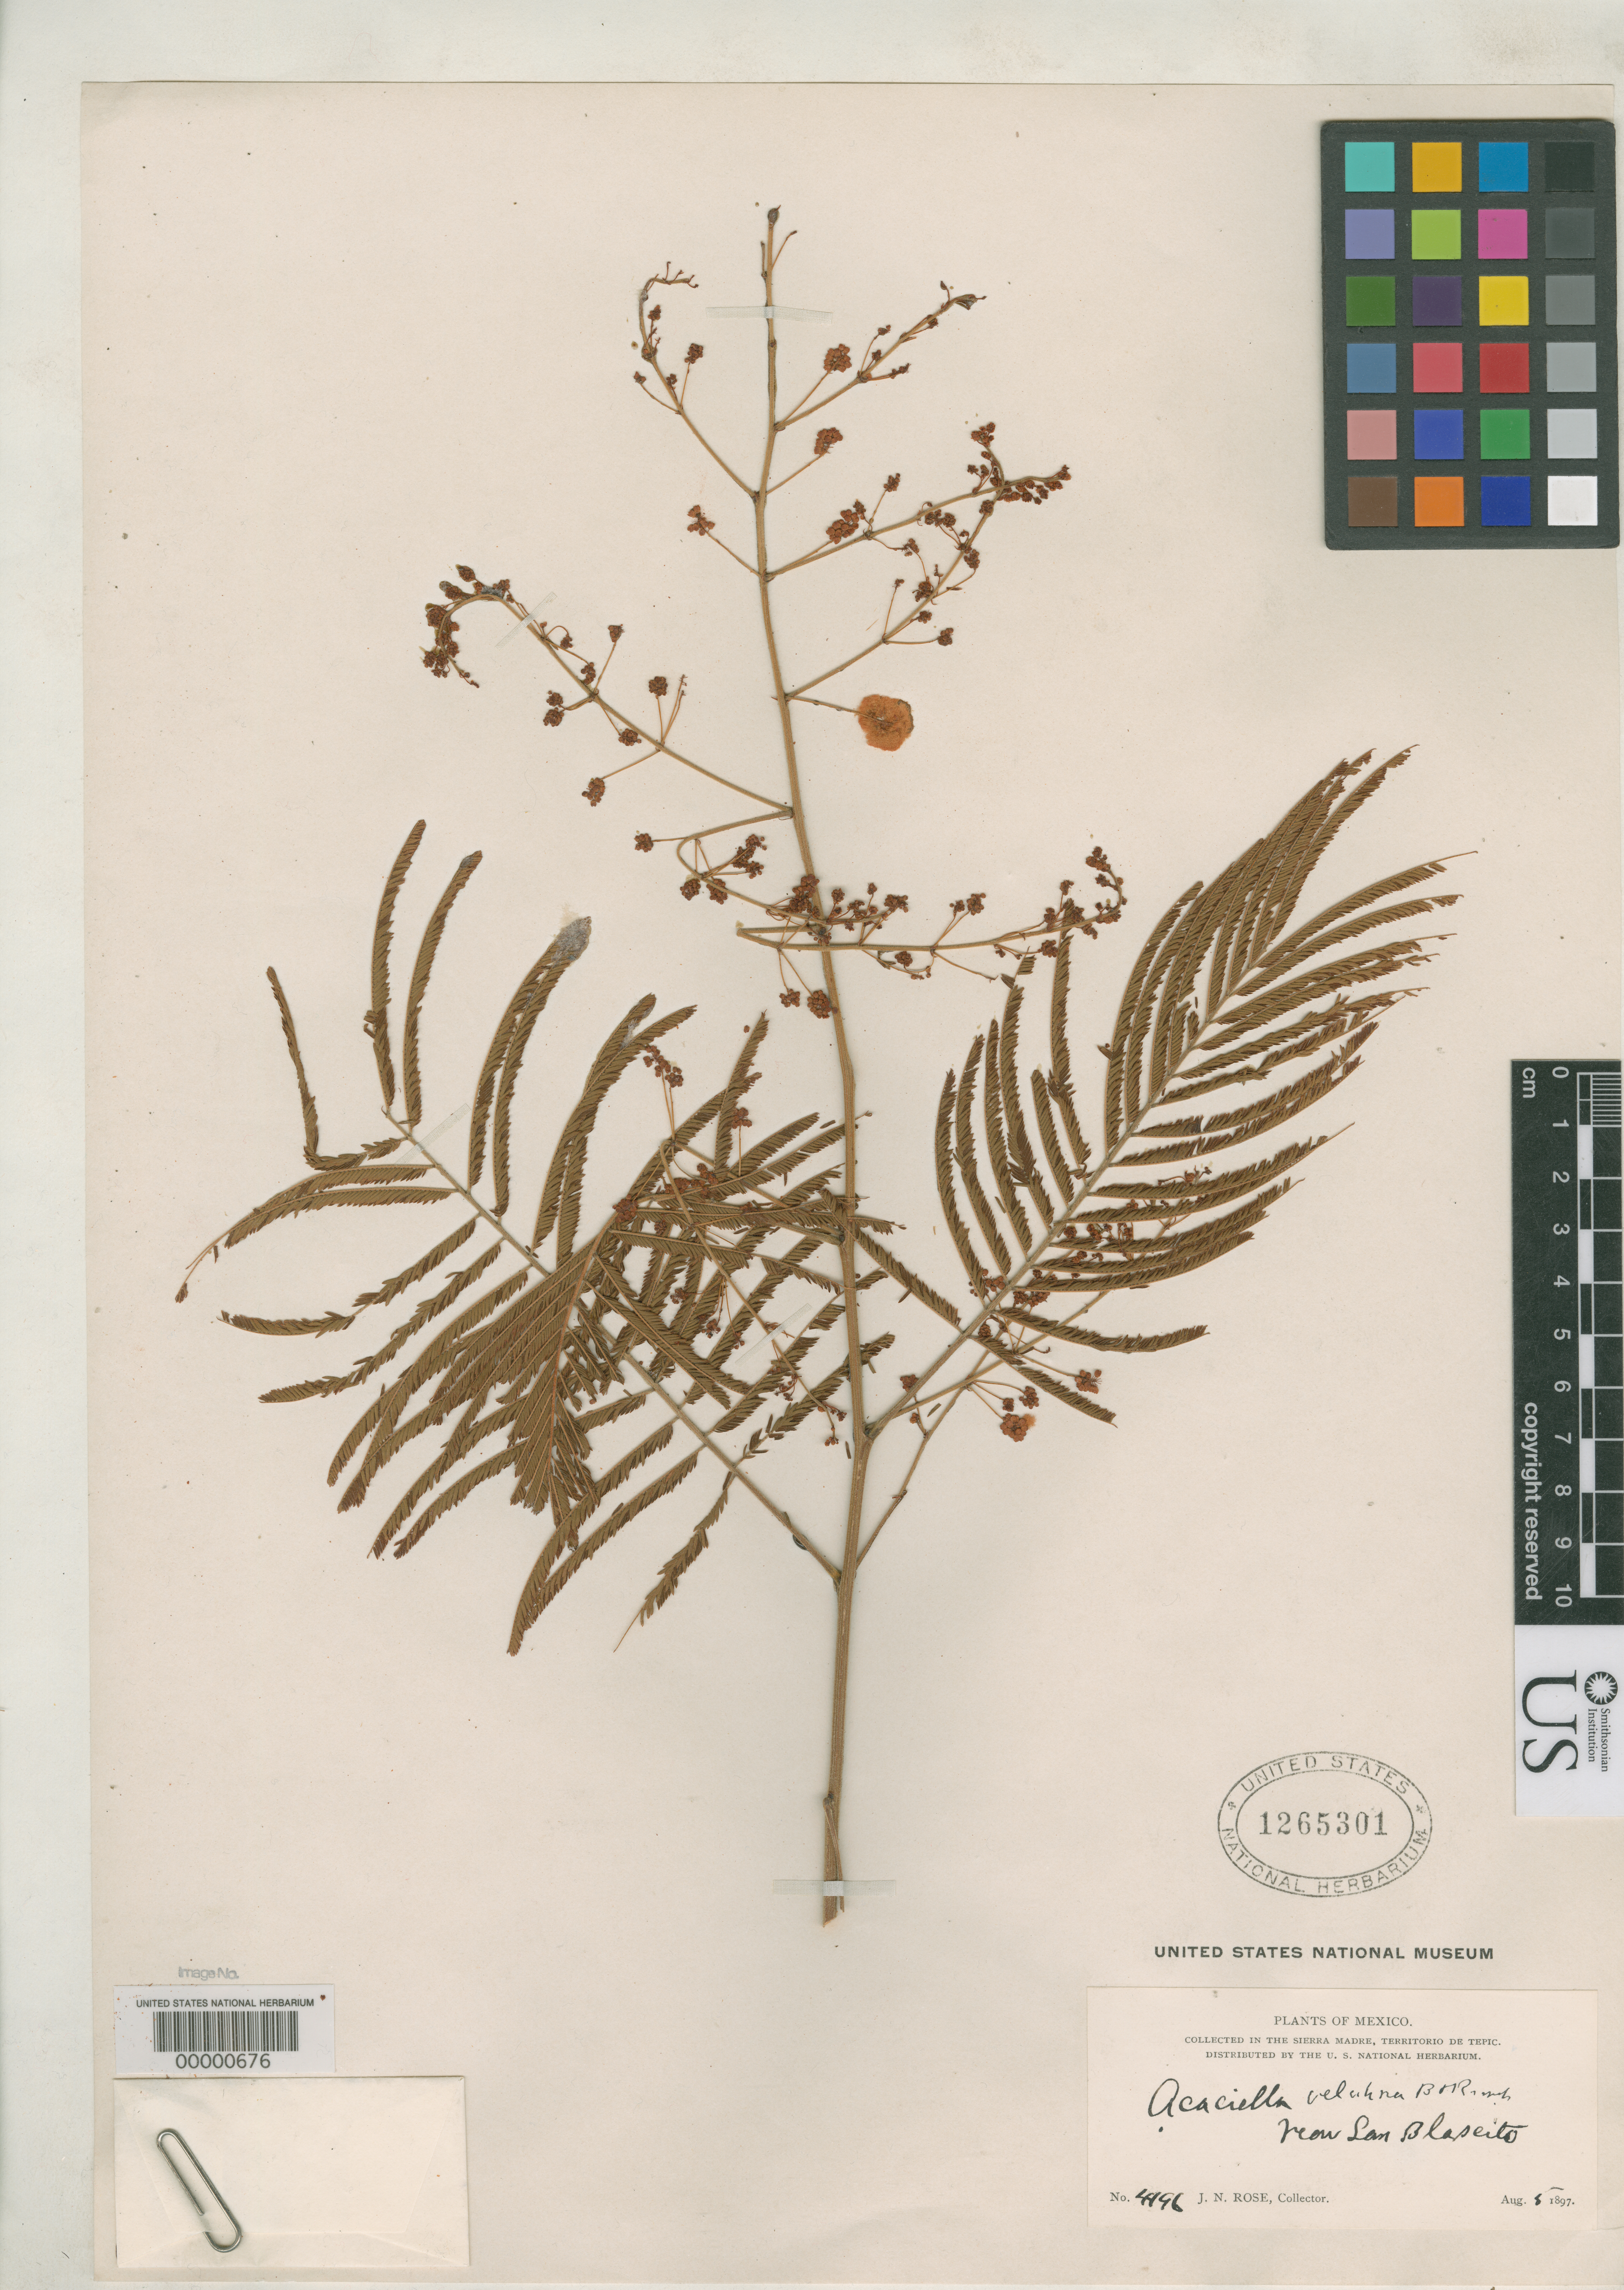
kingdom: Plantae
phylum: Tracheophyta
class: Magnoliopsida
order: Fabales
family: Fabaceae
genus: Acaciella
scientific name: Acaciella velutina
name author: Britton & Rose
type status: Holotype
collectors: J. N. Rose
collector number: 4196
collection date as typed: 05 Aug 1897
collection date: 1897-08-05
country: Mexico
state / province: Nayarit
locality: San Blascito.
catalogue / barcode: US 1265301